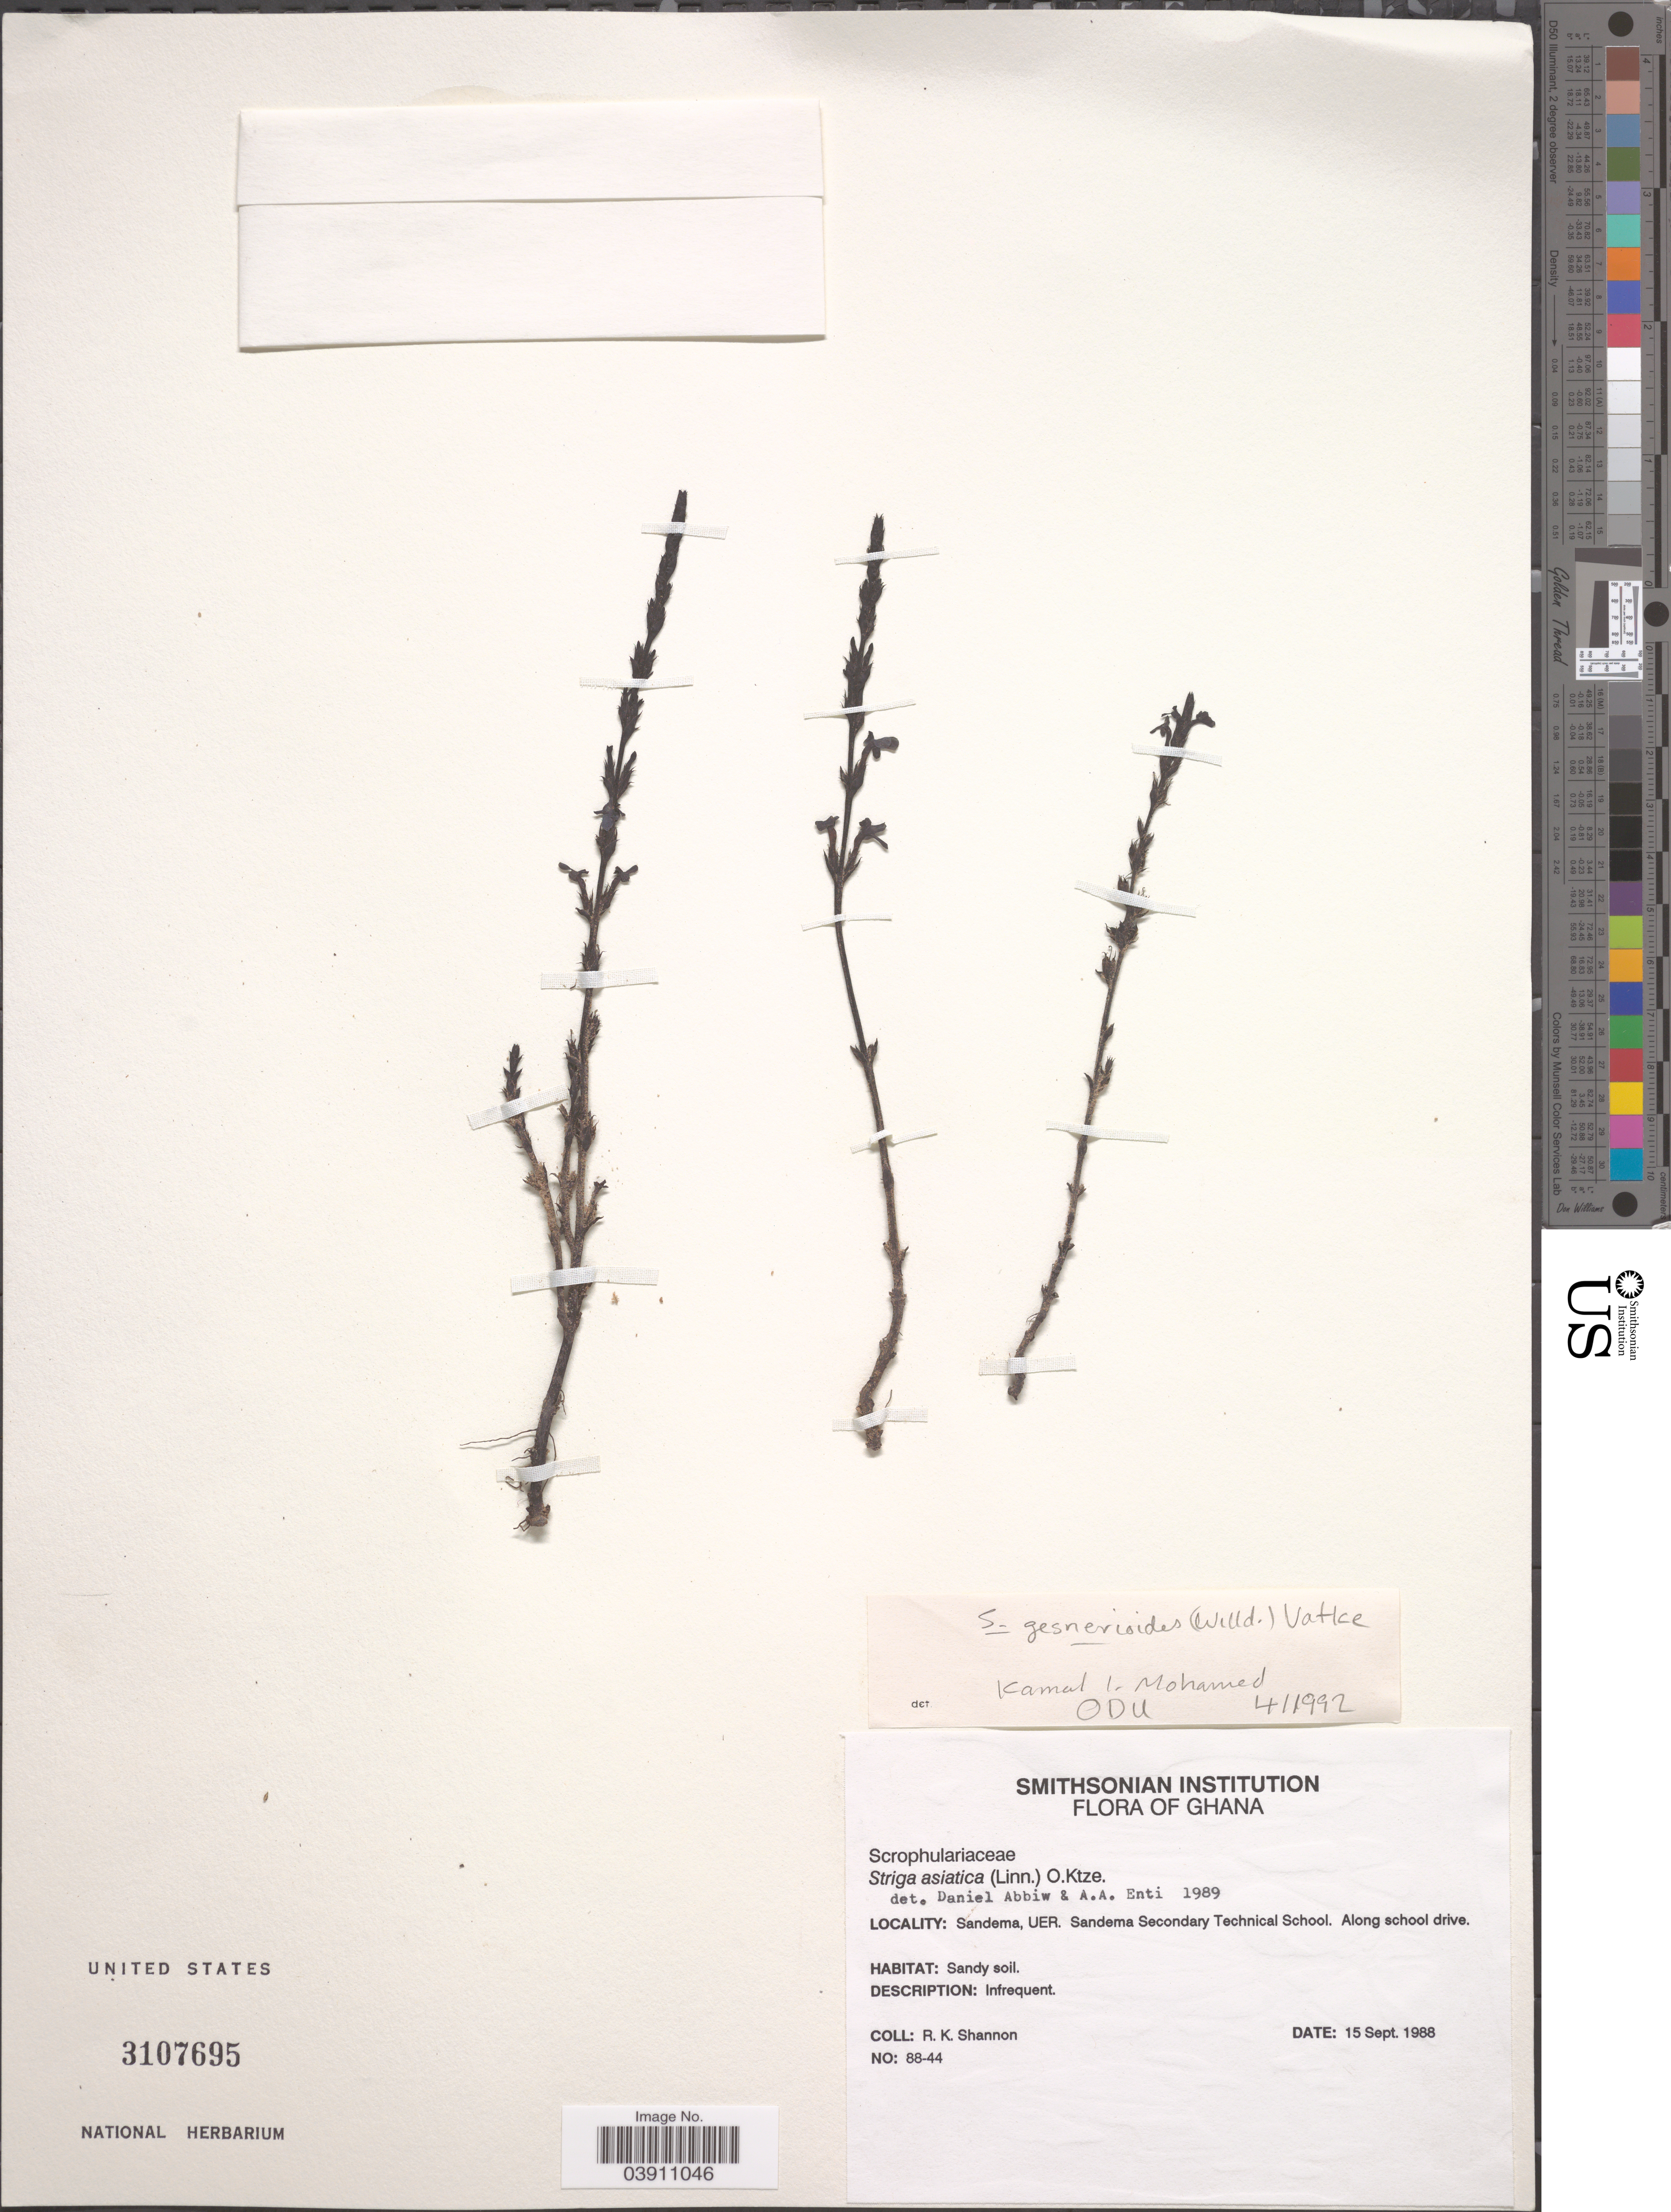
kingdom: Plantae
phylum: Tracheophyta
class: Magnoliopsida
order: Lamiales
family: Orobanchaceae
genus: Striga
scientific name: Striga gesnerioides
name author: (Willd.) Vatke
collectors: R. Shannon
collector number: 88-44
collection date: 1988-09-15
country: Ghana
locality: Sandema, UER, Sandema Secondary Technical School.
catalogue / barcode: US 3107695